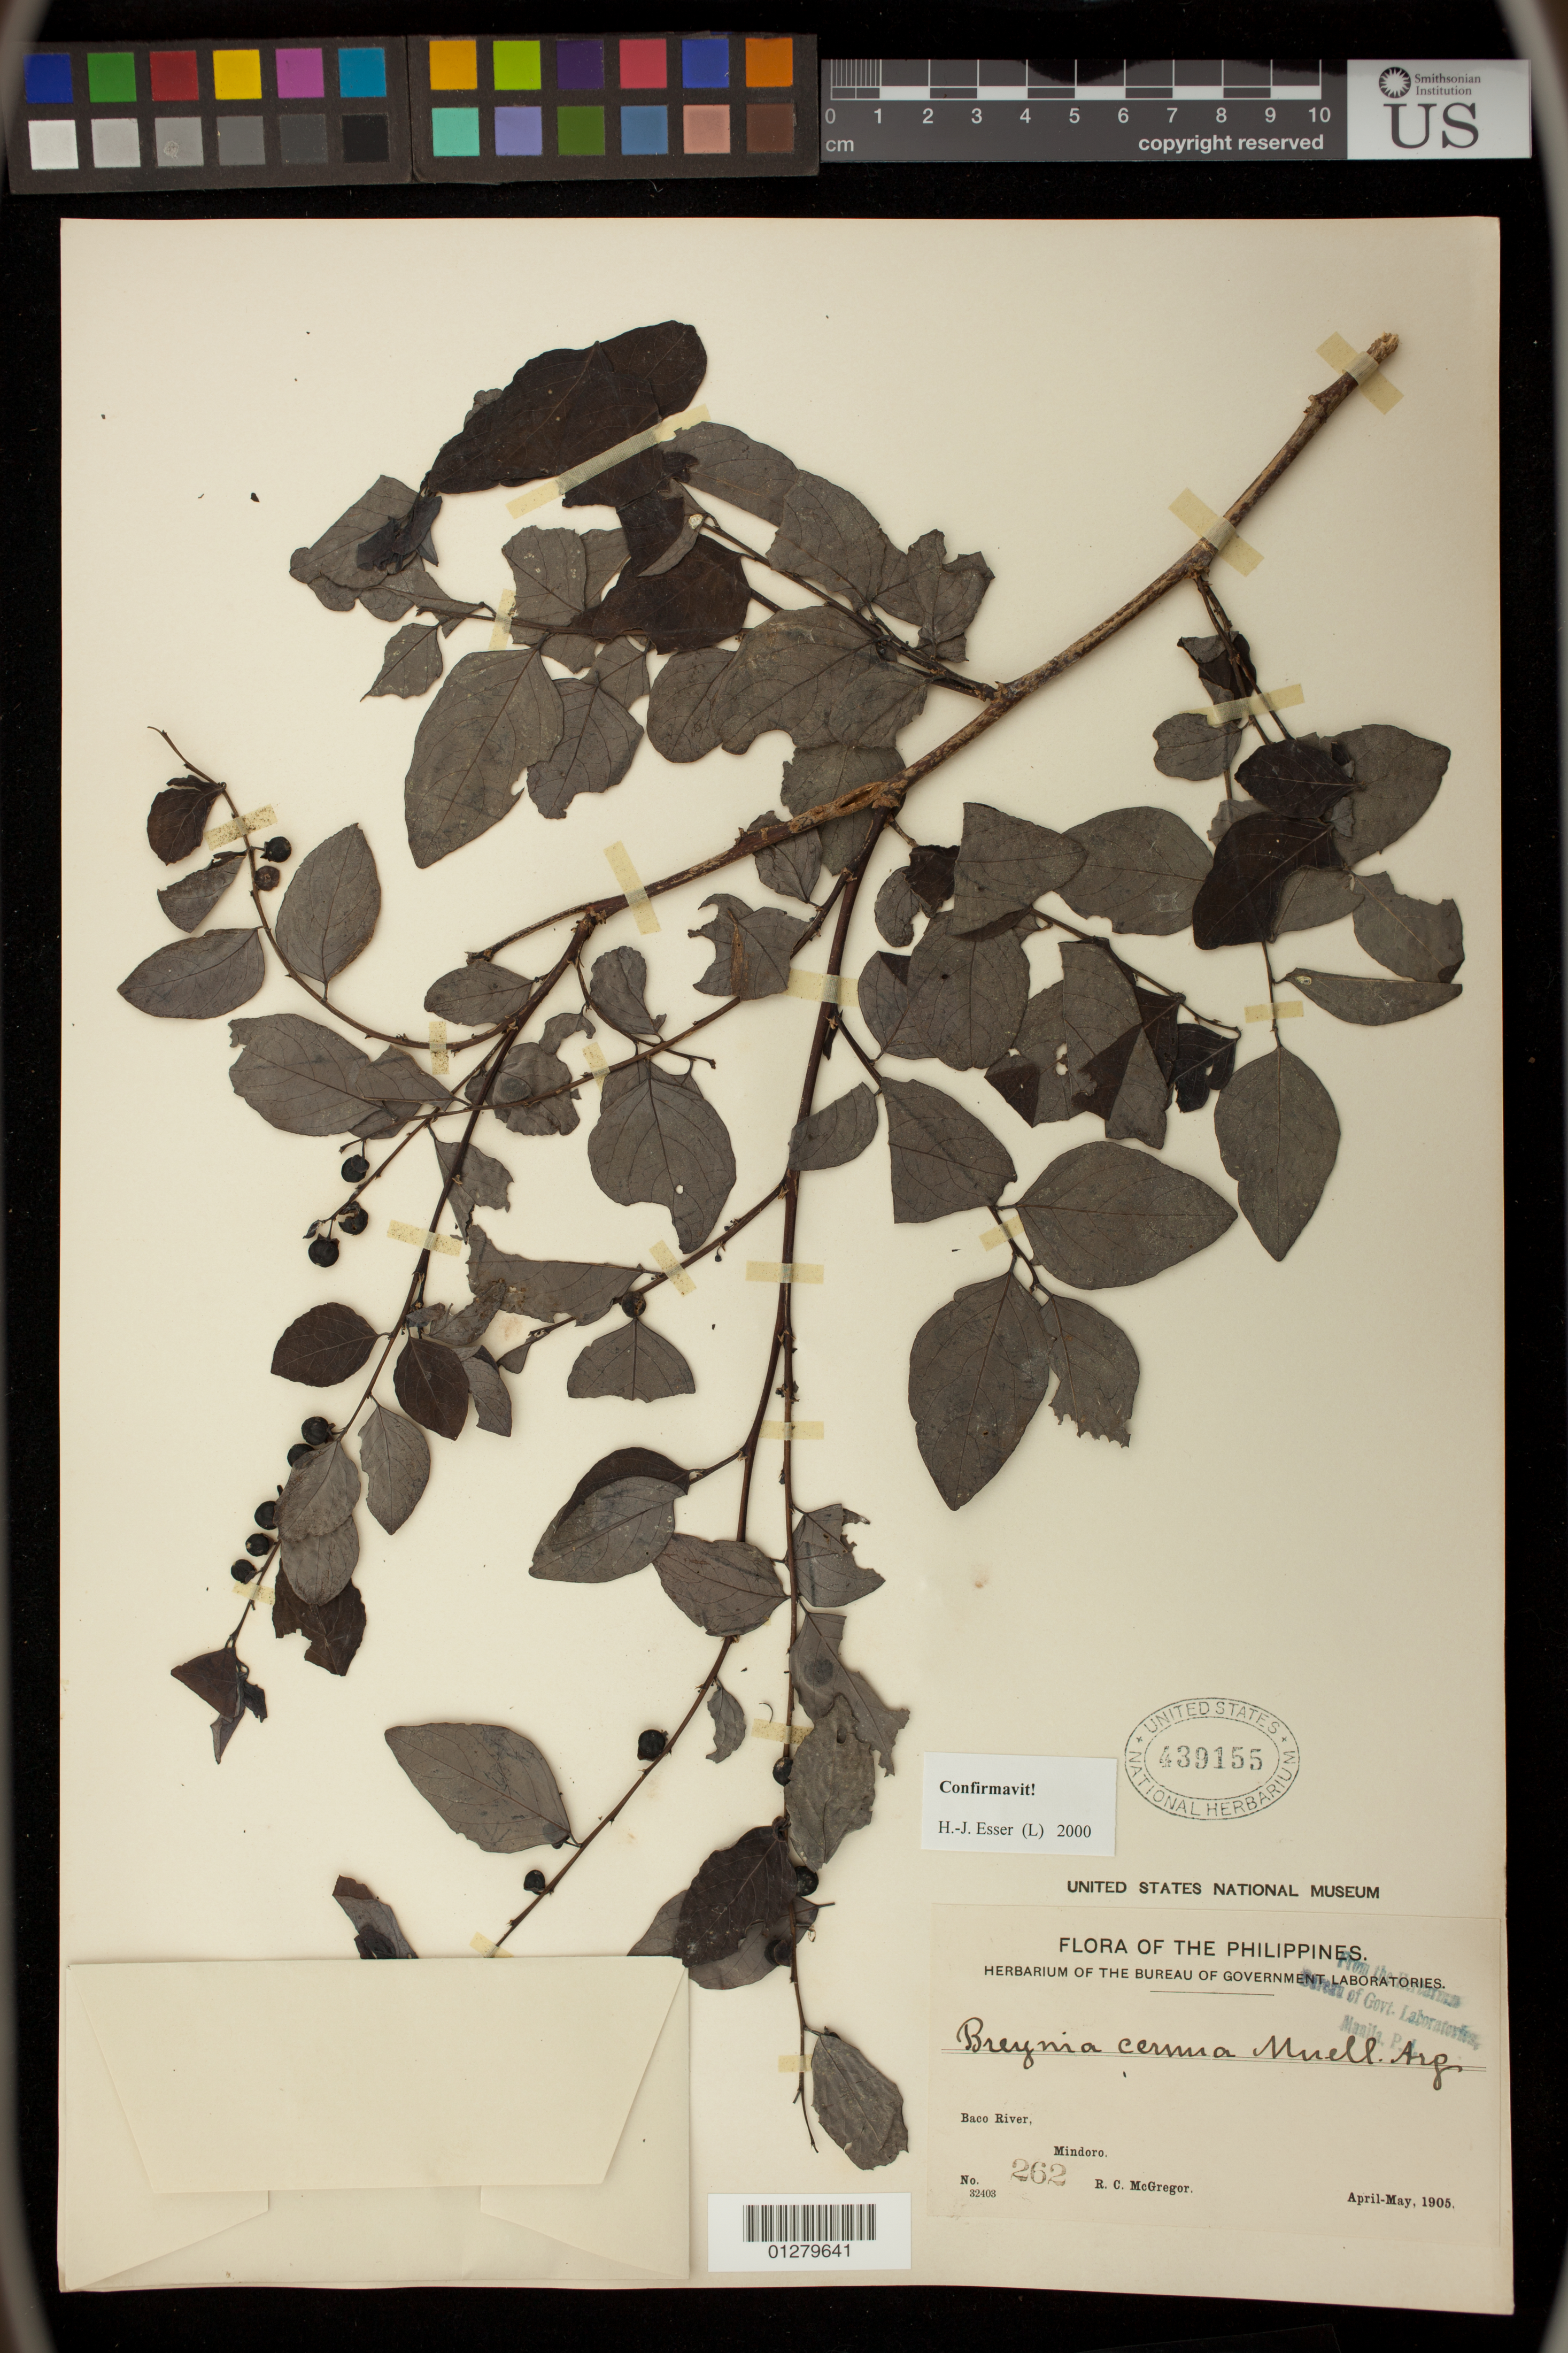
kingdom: Plantae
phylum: Tracheophyta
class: Magnoliopsida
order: Malpighiales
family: Phyllanthaceae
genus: Breynia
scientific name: Breynia cernua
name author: (Poir.) Müll. Arg.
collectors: R. C. McGregor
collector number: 262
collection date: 1905-04/1905-05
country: Philippines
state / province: Mimaropa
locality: Baco River, Mindoro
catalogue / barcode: US 439155